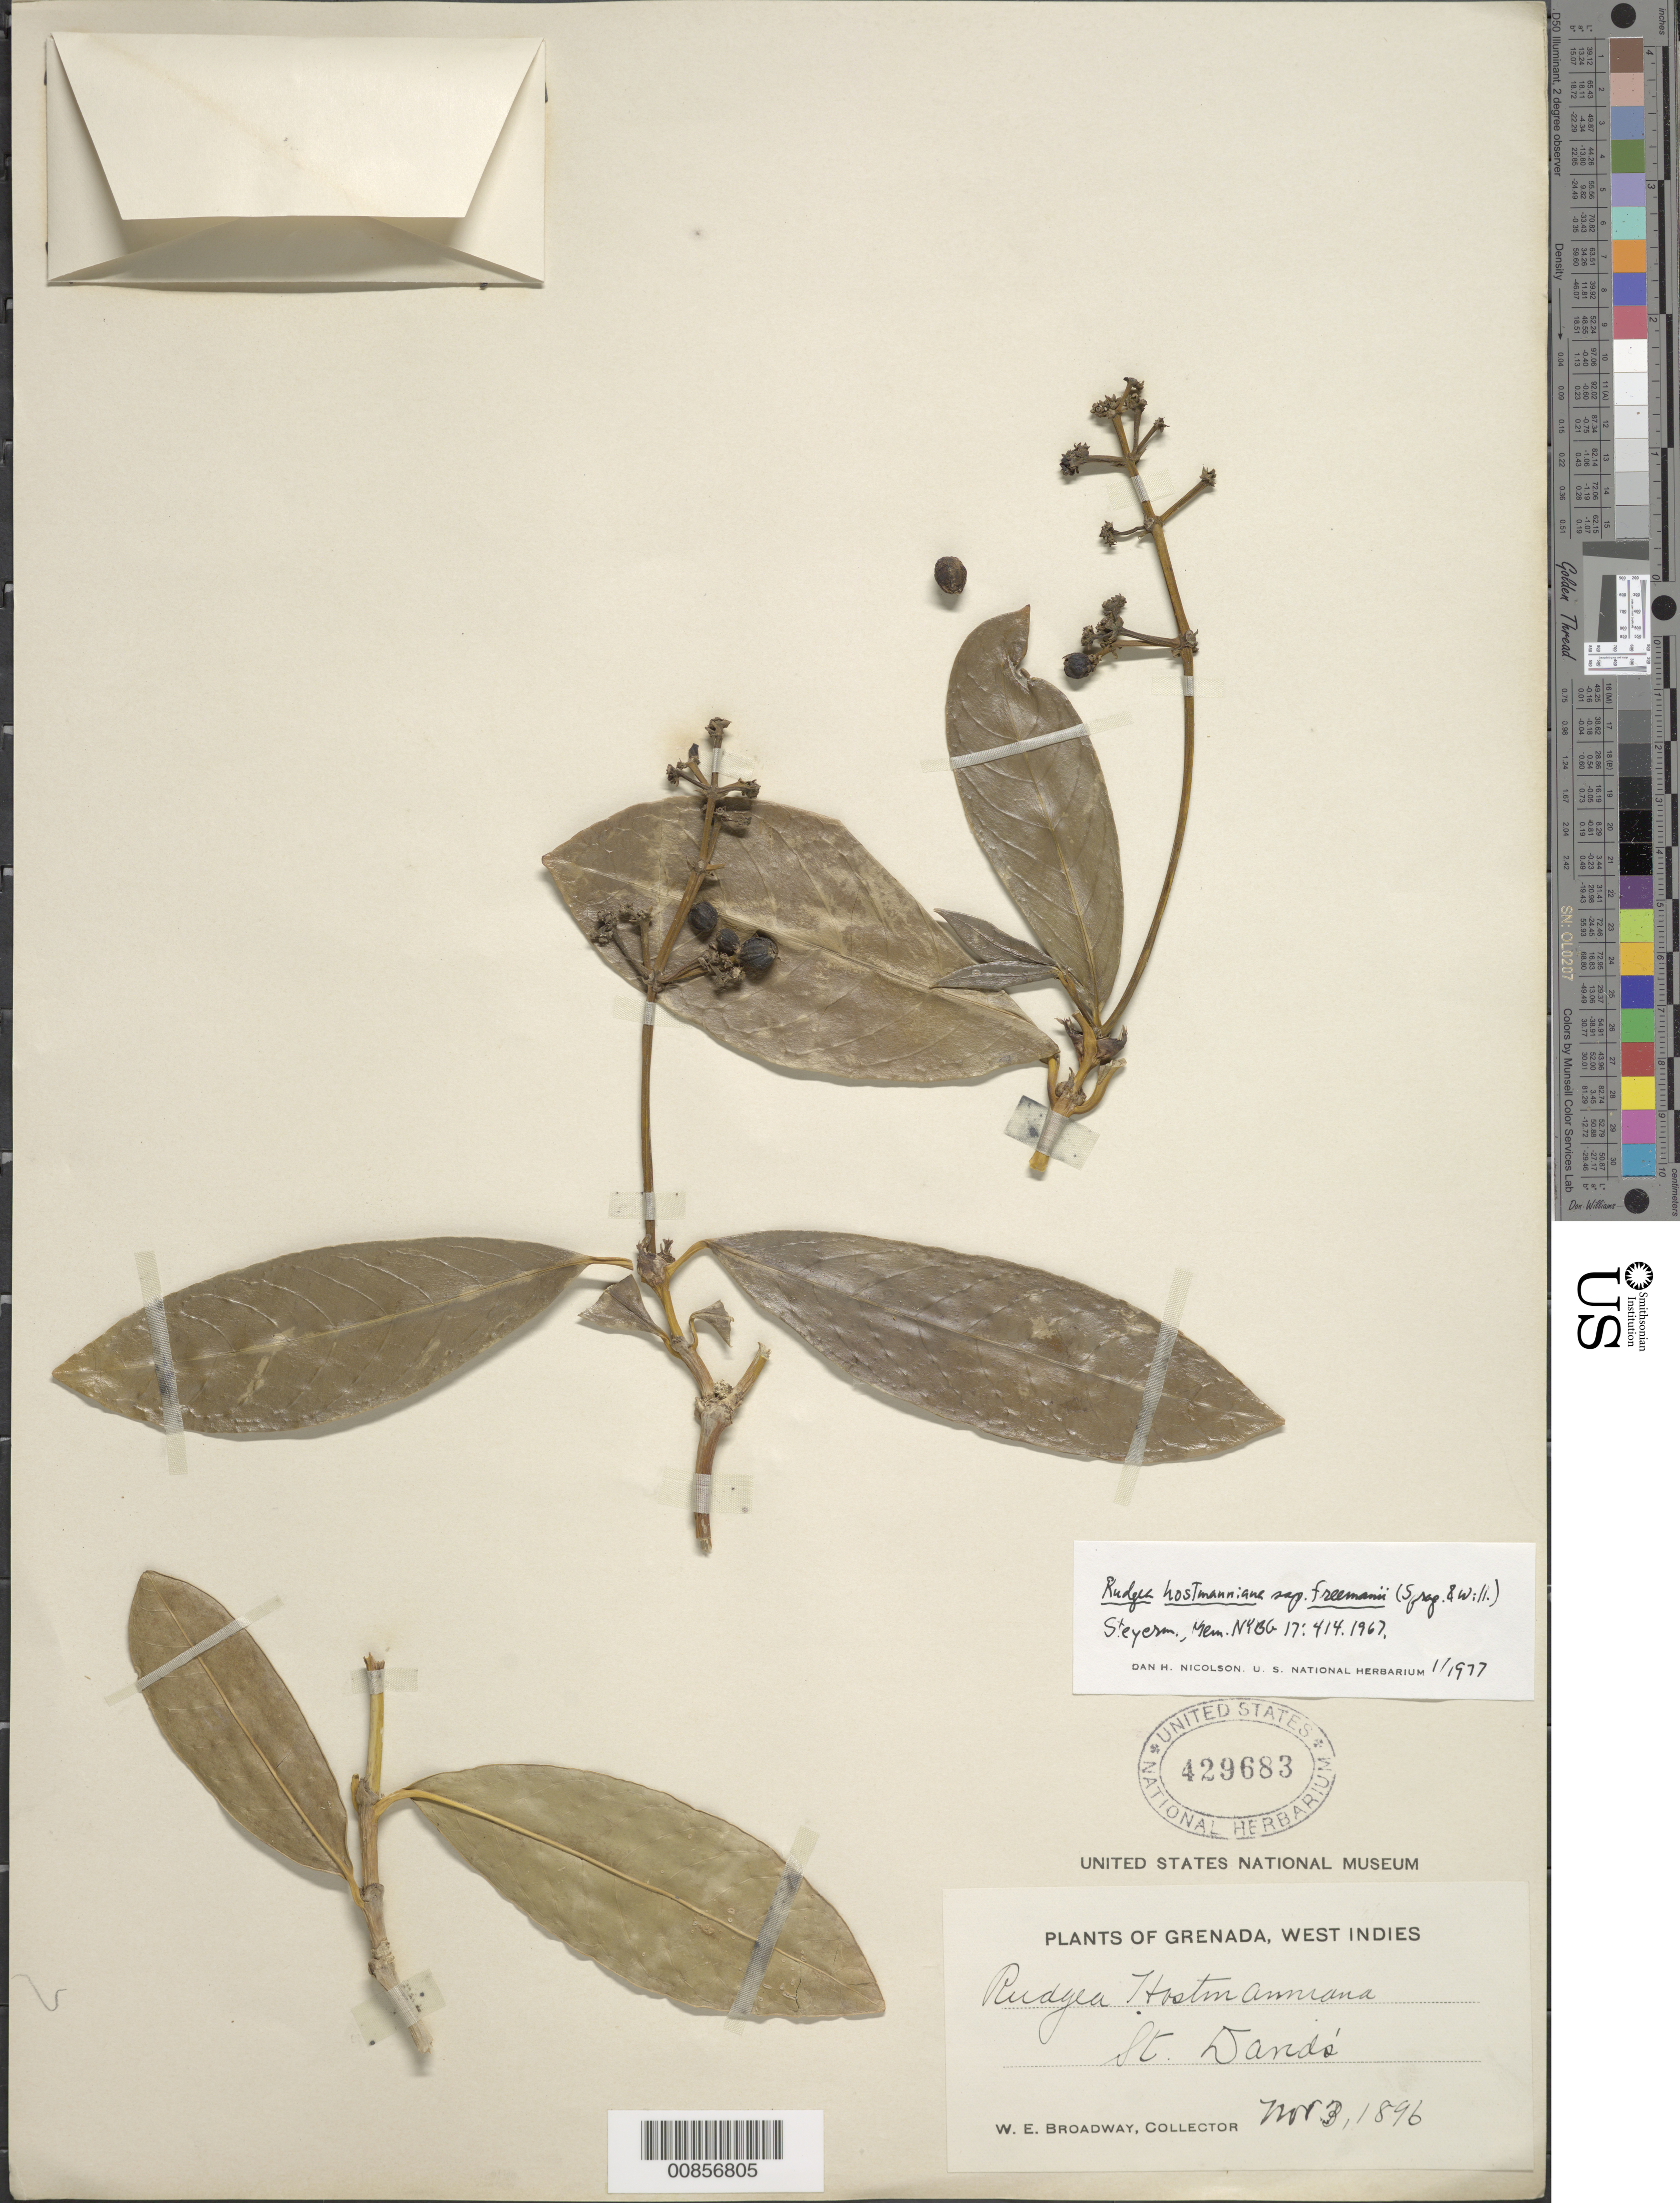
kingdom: Plantae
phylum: Tracheophyta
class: Magnoliopsida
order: Gentianales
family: Rubiaceae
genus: Rudgea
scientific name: Rudgea hostmanniana subsp. freemanii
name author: (C. Sprague & R.O. Williams ex R.O. Williams & Cheesman) Steyerm.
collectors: W. E. Broadway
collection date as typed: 03 Nov 1896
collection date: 1896-11-03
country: Grenada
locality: St. Dands'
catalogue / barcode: US 429683